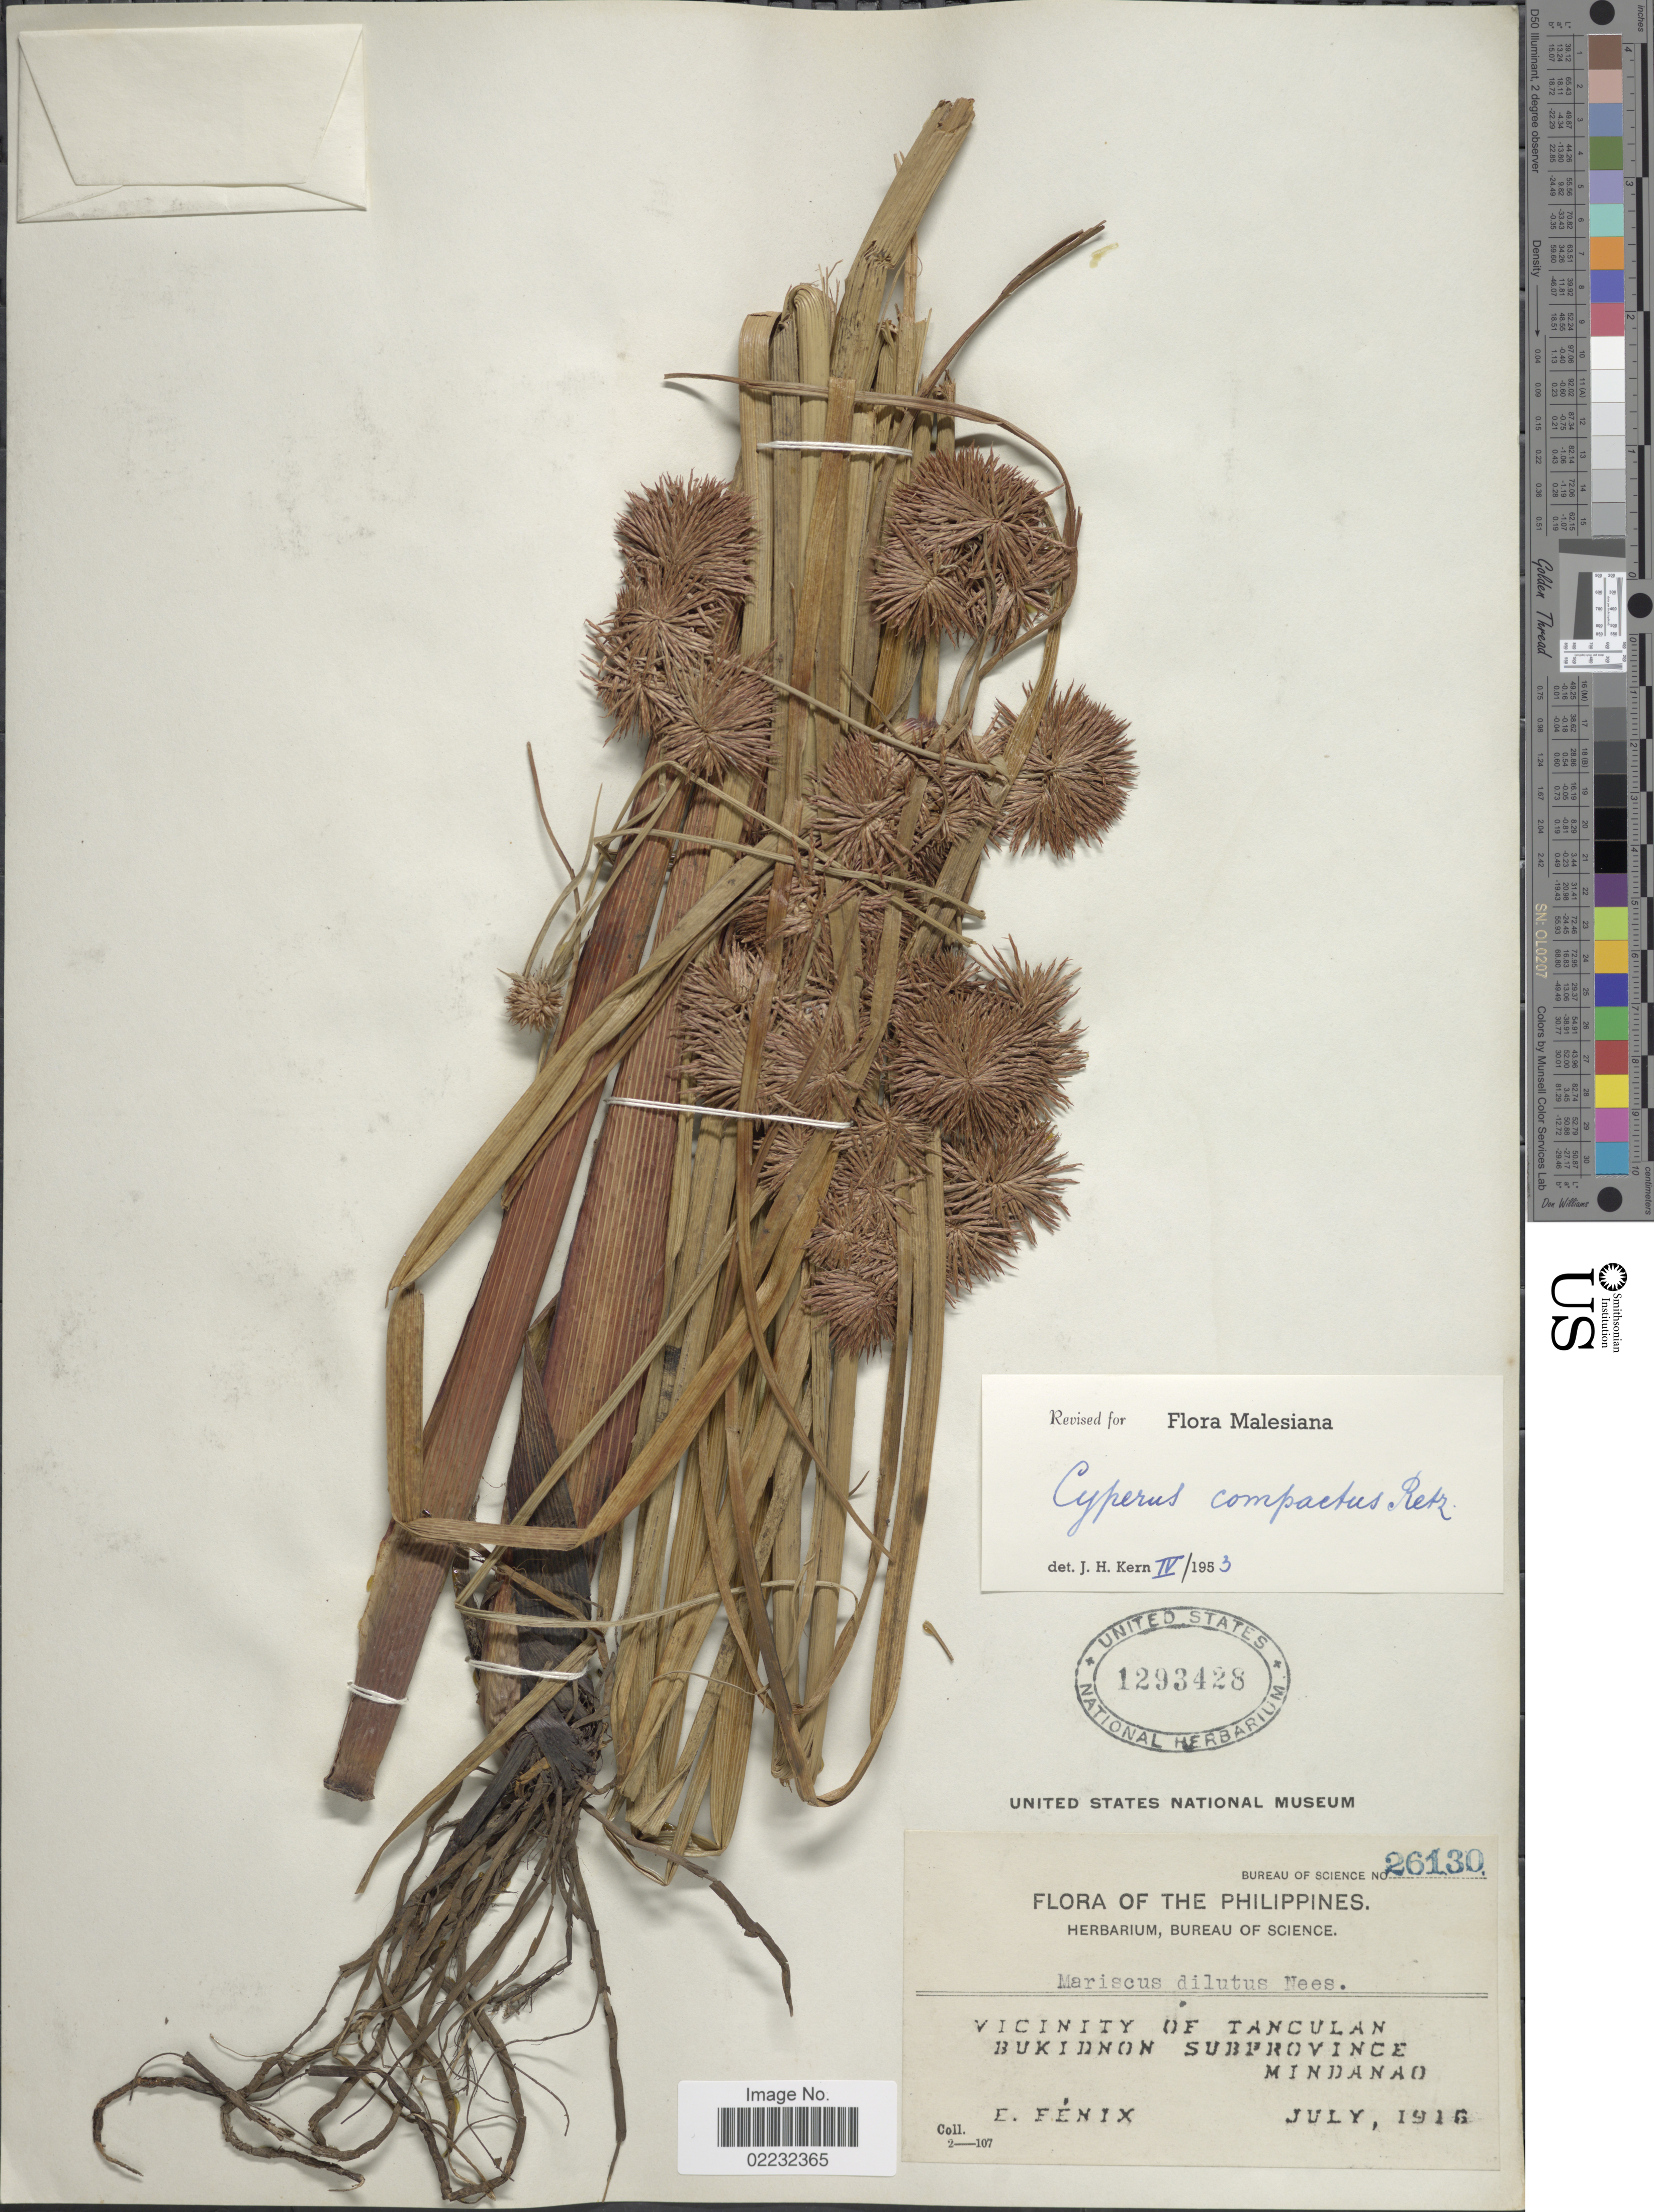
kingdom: Plantae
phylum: Tracheophyta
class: Liliopsida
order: Poales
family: Cyperaceae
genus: Cyperus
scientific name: Cyperus compactus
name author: Retz.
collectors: E. Fénix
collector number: Bureau of Science 26130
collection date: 1916-07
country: Philippines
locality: Vicinity of Tanculan, Bikdnon Subprovince Mindanao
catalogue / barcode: US 1293428